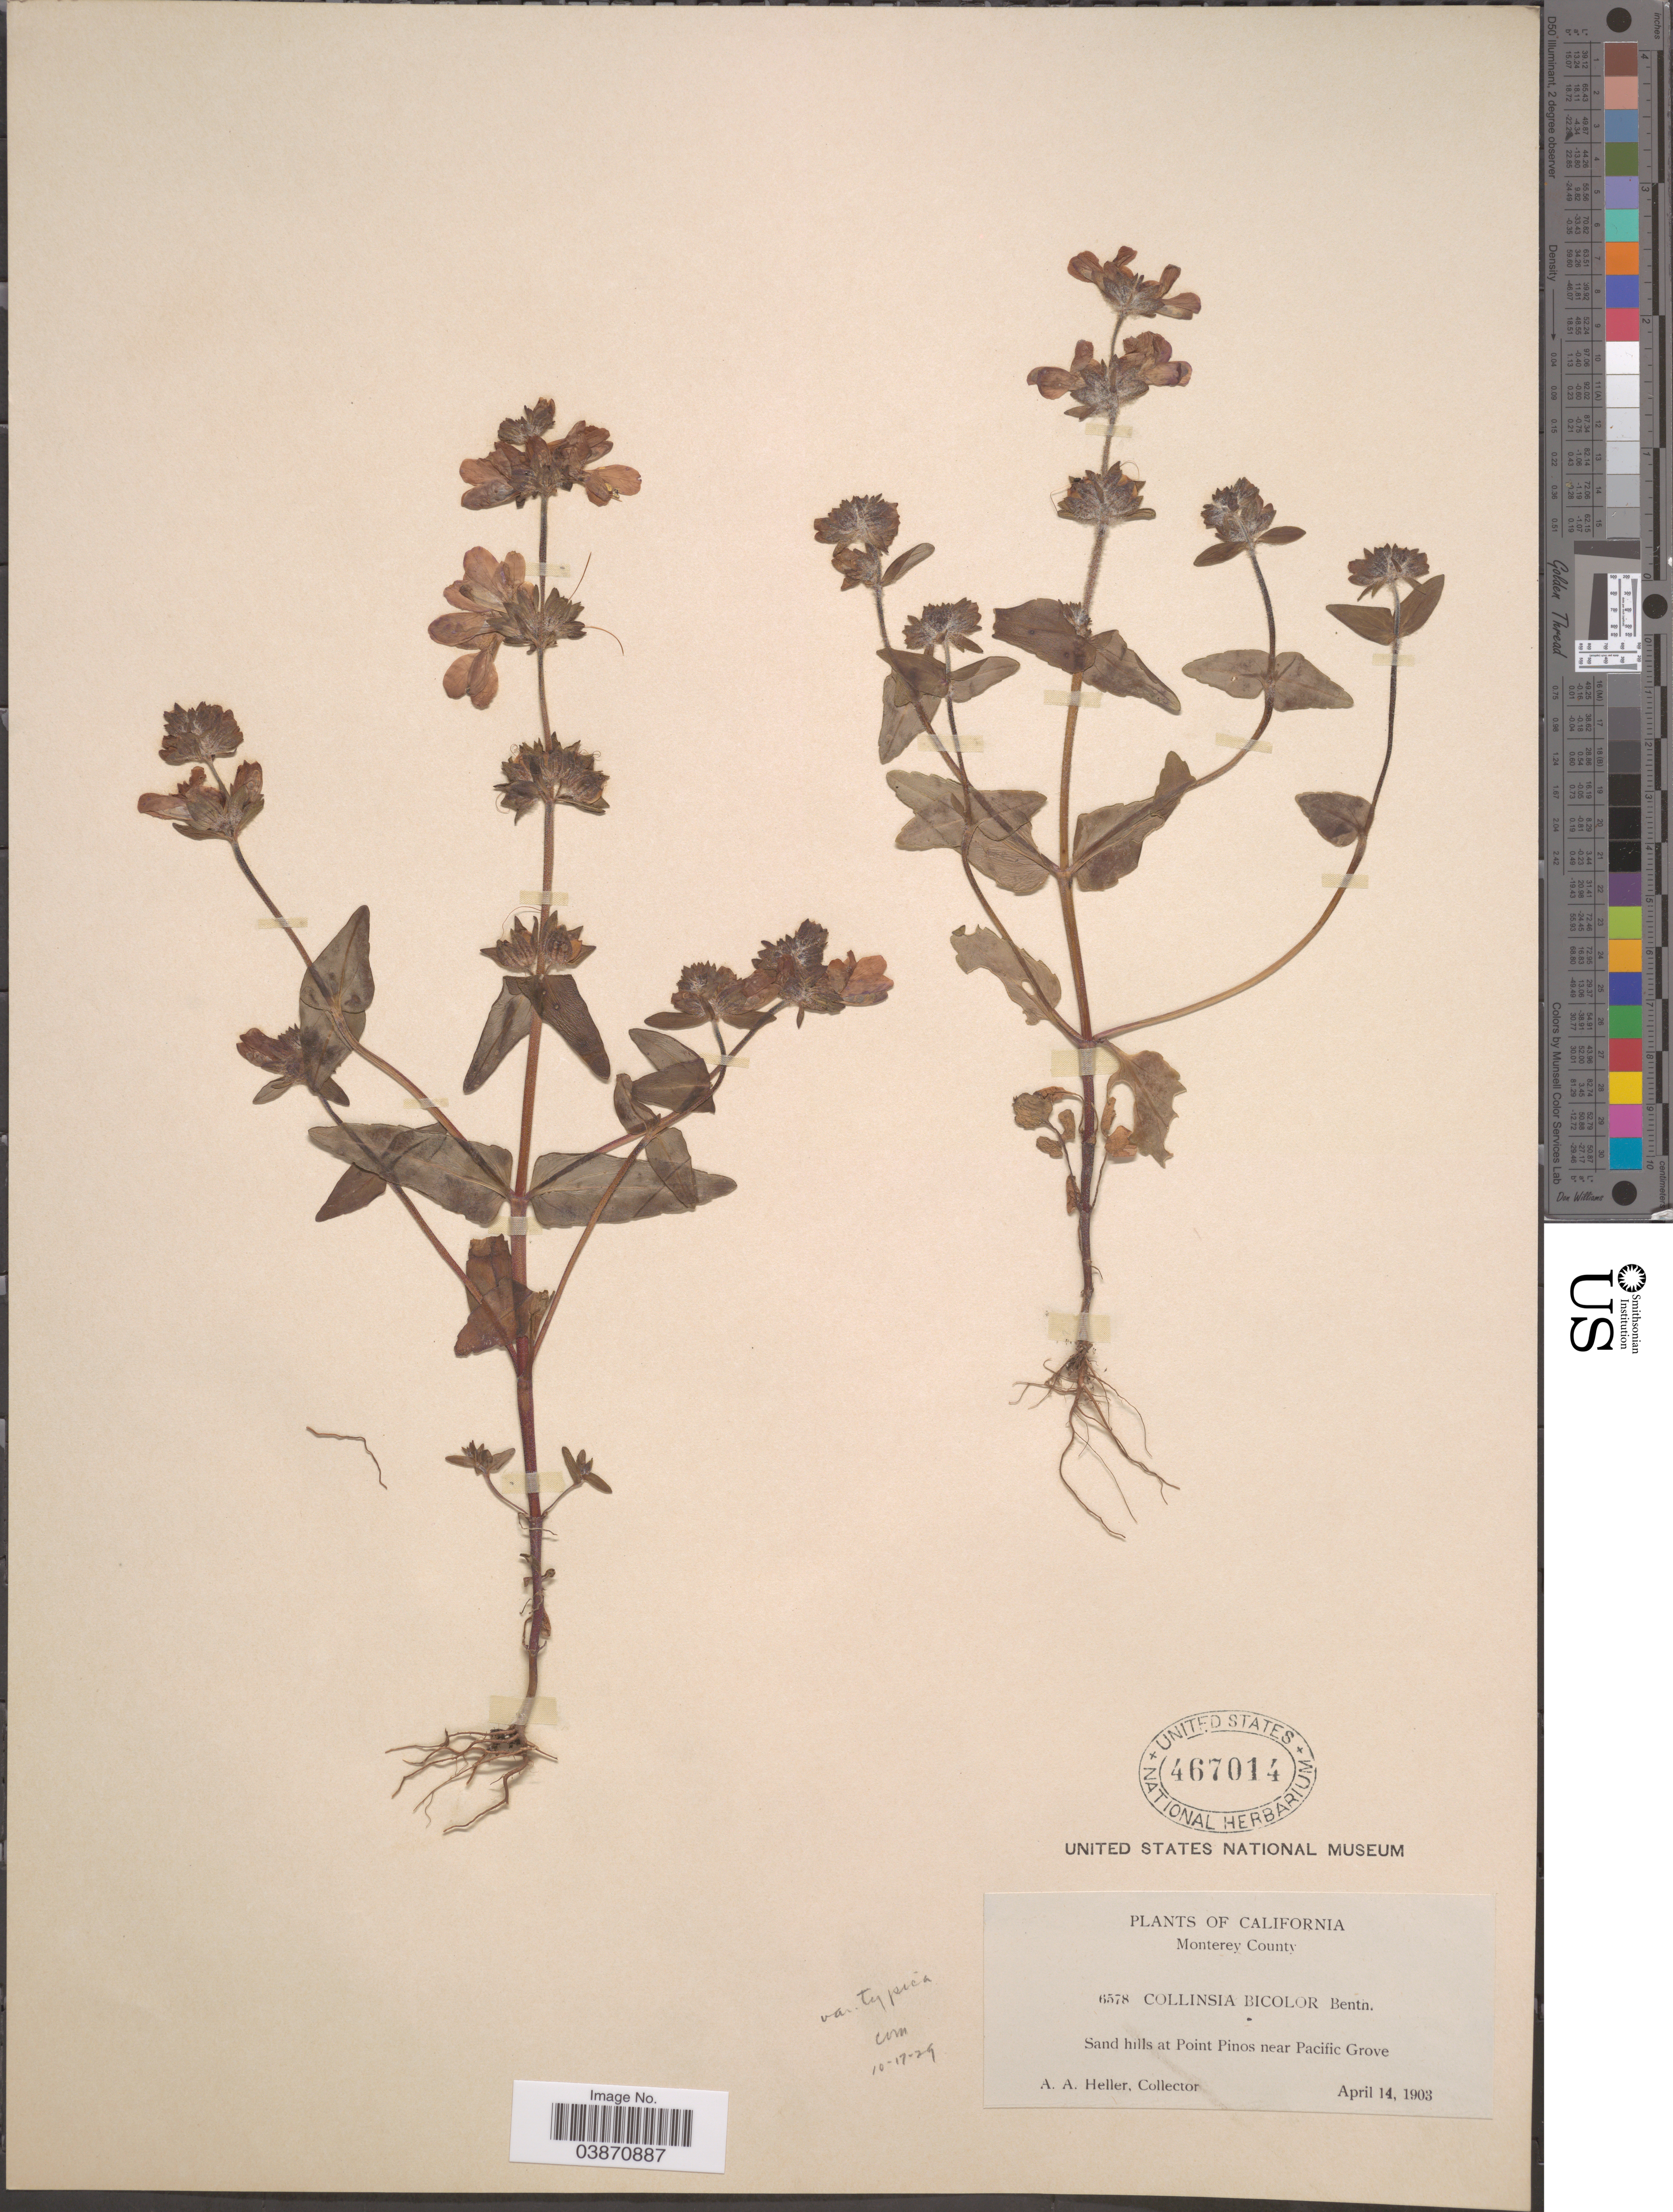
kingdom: Plantae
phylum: Tracheophyta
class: Magnoliopsida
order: Lamiales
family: Plantaginaceae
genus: Collinsia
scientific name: Collinsia bicolor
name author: Raf.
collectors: A. A. Heller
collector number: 6578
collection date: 1903-04-14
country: United States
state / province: California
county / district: Monterey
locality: Monterey County. Point Pinos near Pacific Grove.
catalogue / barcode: US 467014